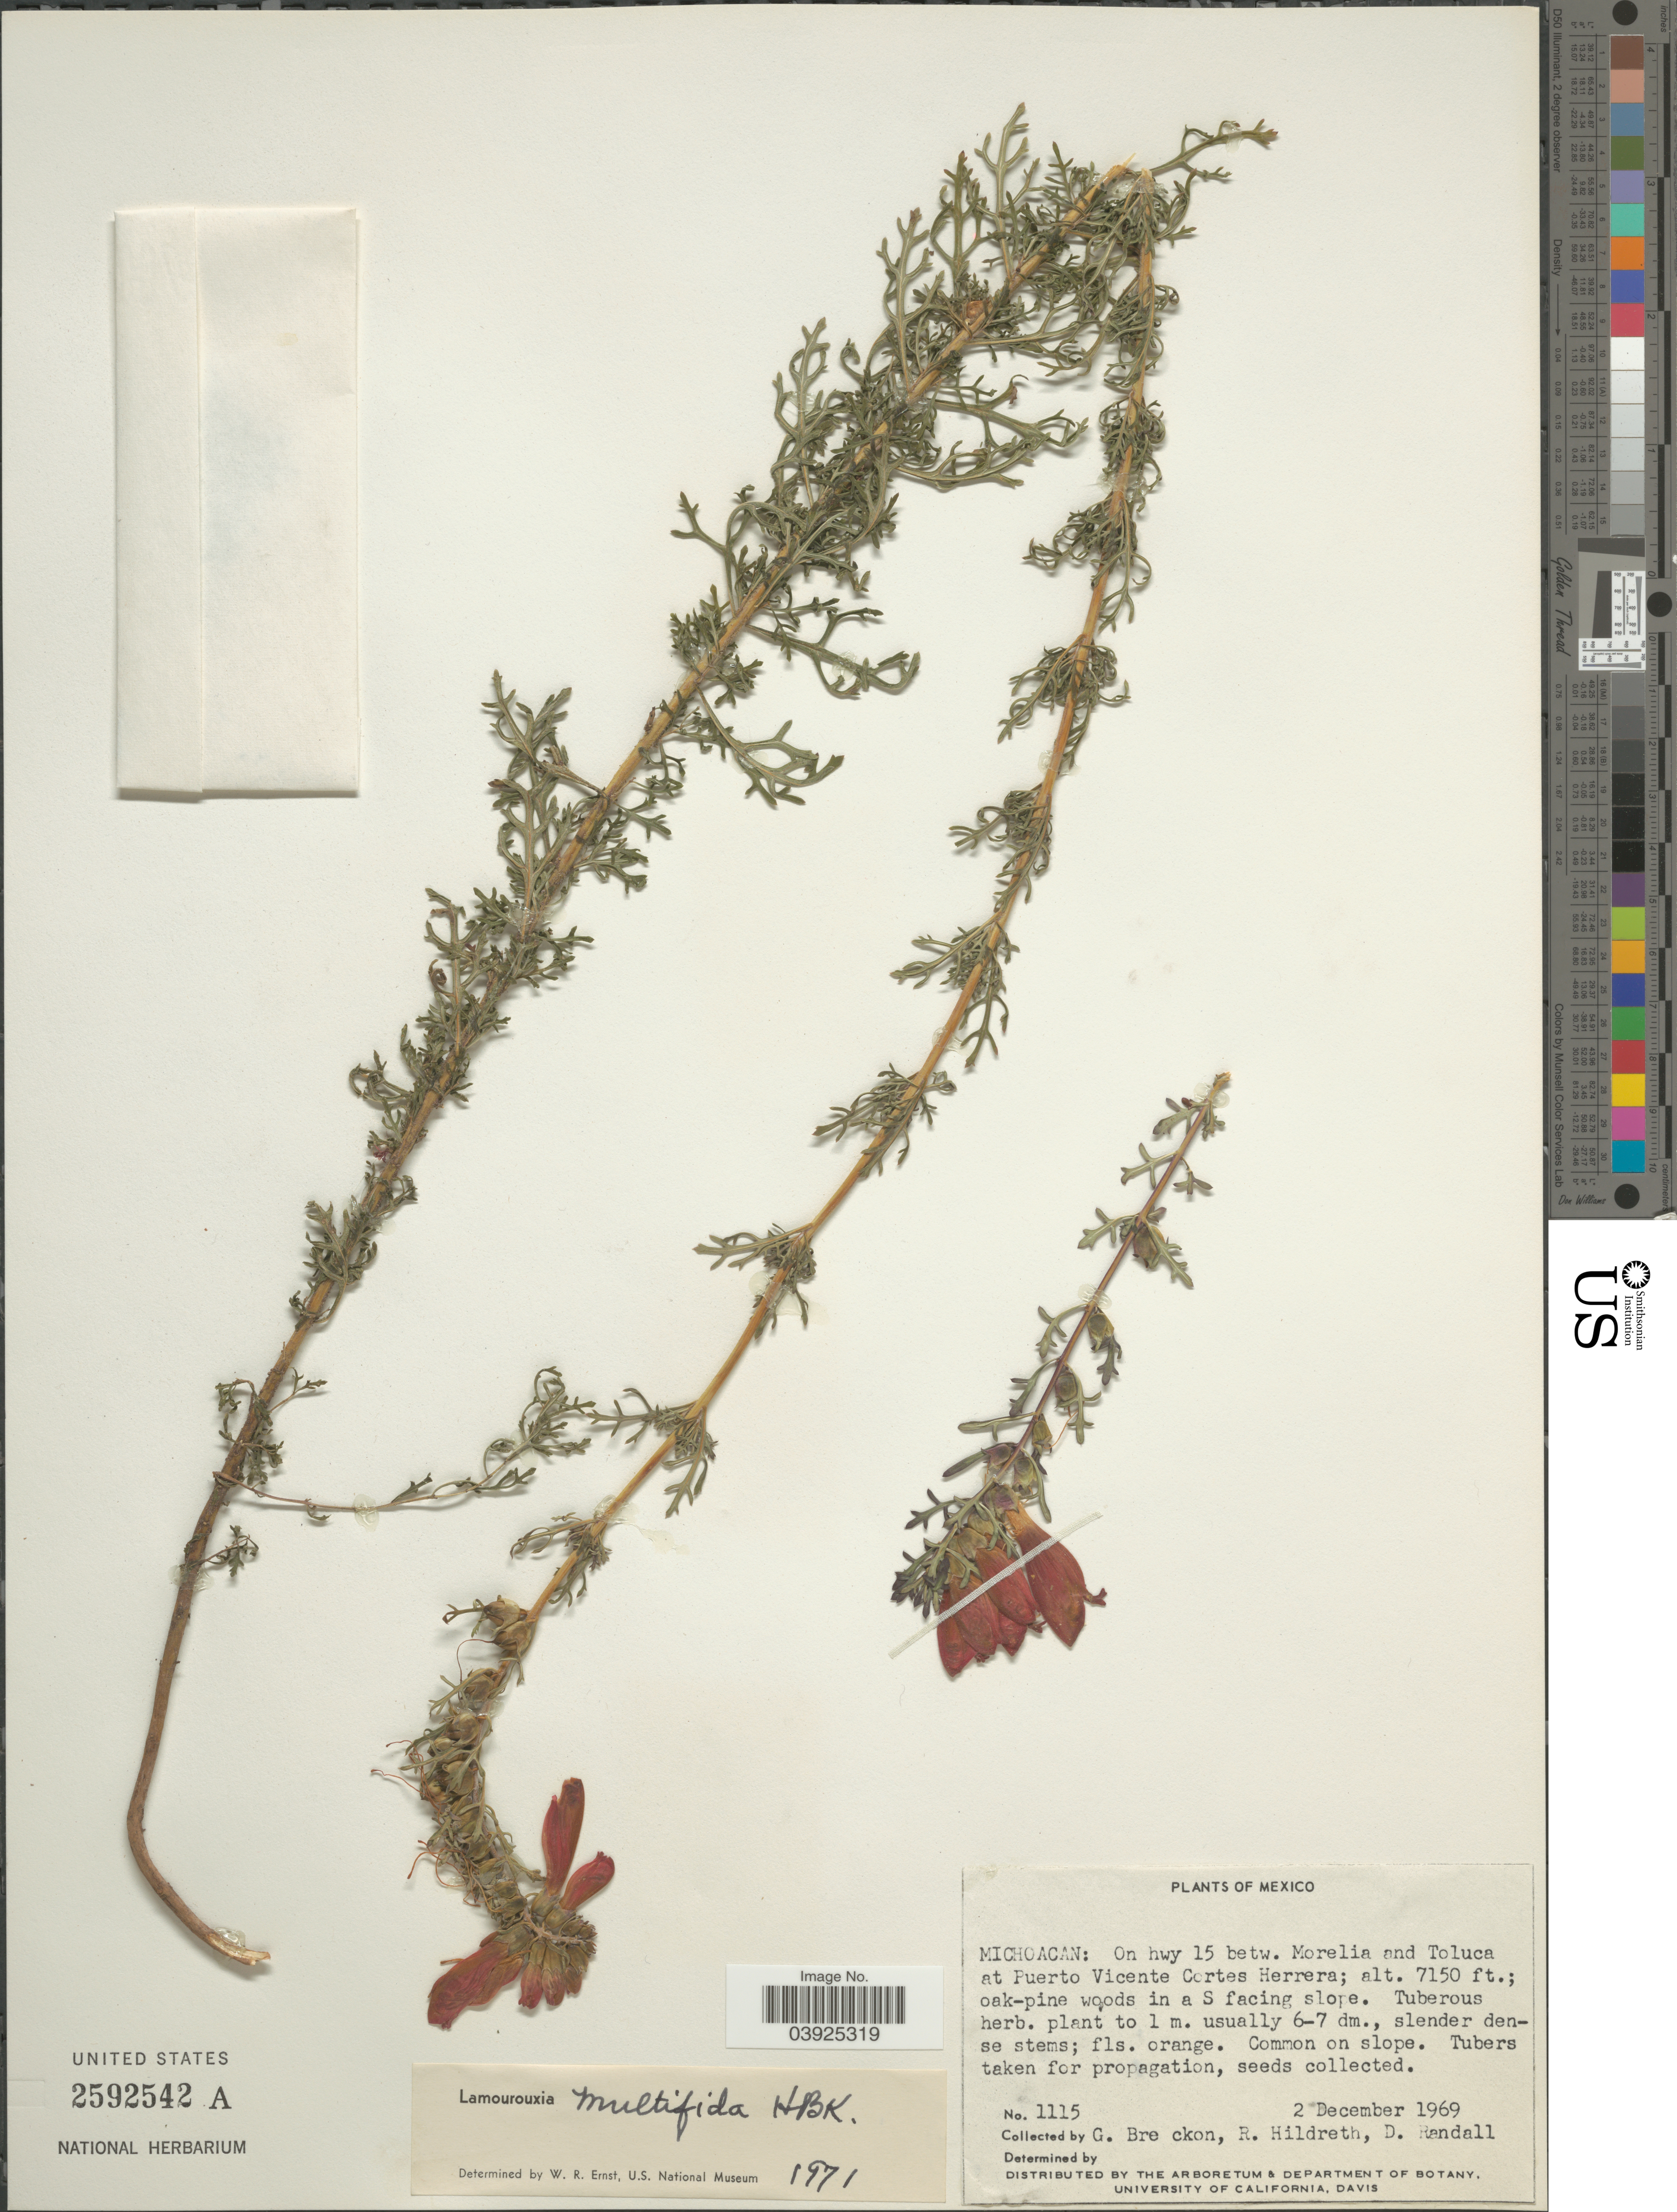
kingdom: Plantae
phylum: Tracheophyta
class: Magnoliopsida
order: Lamiales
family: Orobanchaceae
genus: Lamourouxia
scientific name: Lamourouxia multifida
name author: Kunth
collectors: G. Breckon, R. Hildreth & D.D. Randall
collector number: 1115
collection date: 1969-12-02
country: Mexico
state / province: Michoacán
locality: On hwy 15 betw. Morelia and Toluca at Puerto Vicente Cortes Herrera; oak-pine woods in a S facing slope.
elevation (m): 2179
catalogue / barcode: US 2592542A